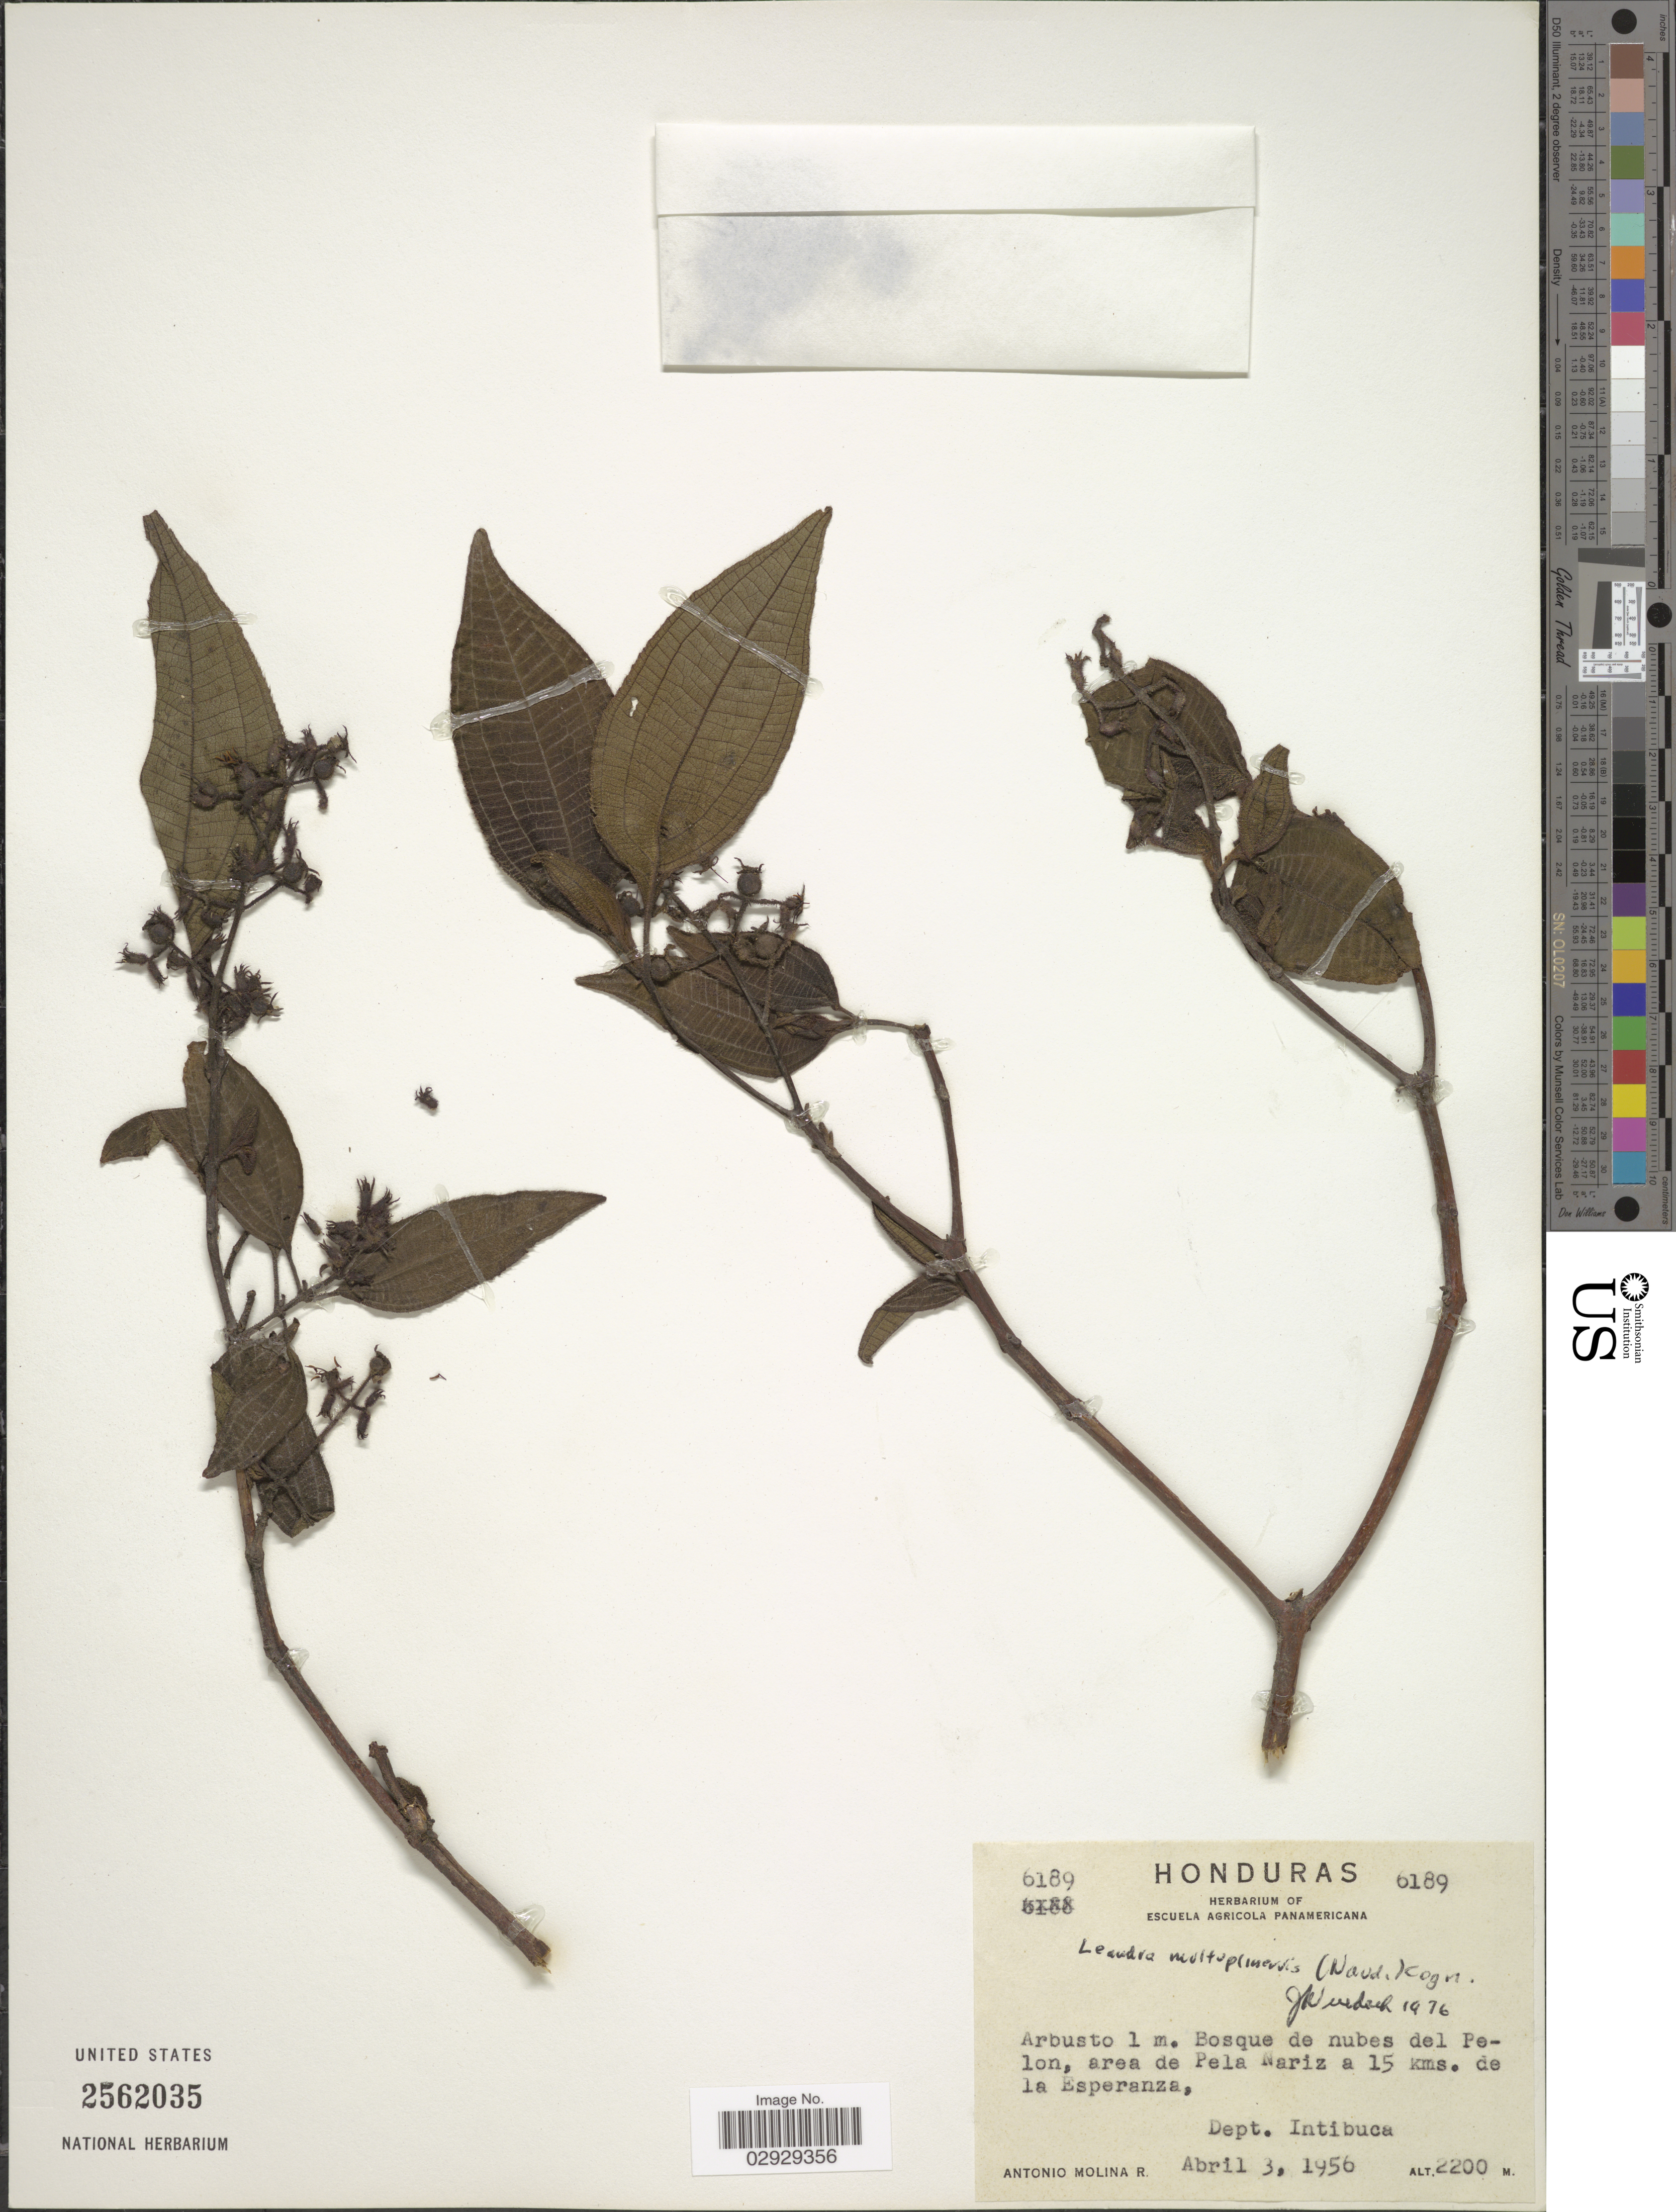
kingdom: Plantae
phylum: Tracheophyta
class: Magnoliopsida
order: Myrtales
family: Melastomataceae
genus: Leandra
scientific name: Leandra multiplinervis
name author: (Naudin) Cogn.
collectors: A. Molina R.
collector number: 6189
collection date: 1956-04-03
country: Honduras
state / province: Intibuca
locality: Bosque de nubes del Pelon, area de Pela Nariz a 15 kms. de la Esperanza, Dept. Intibuca.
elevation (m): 2200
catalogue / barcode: US 2562035